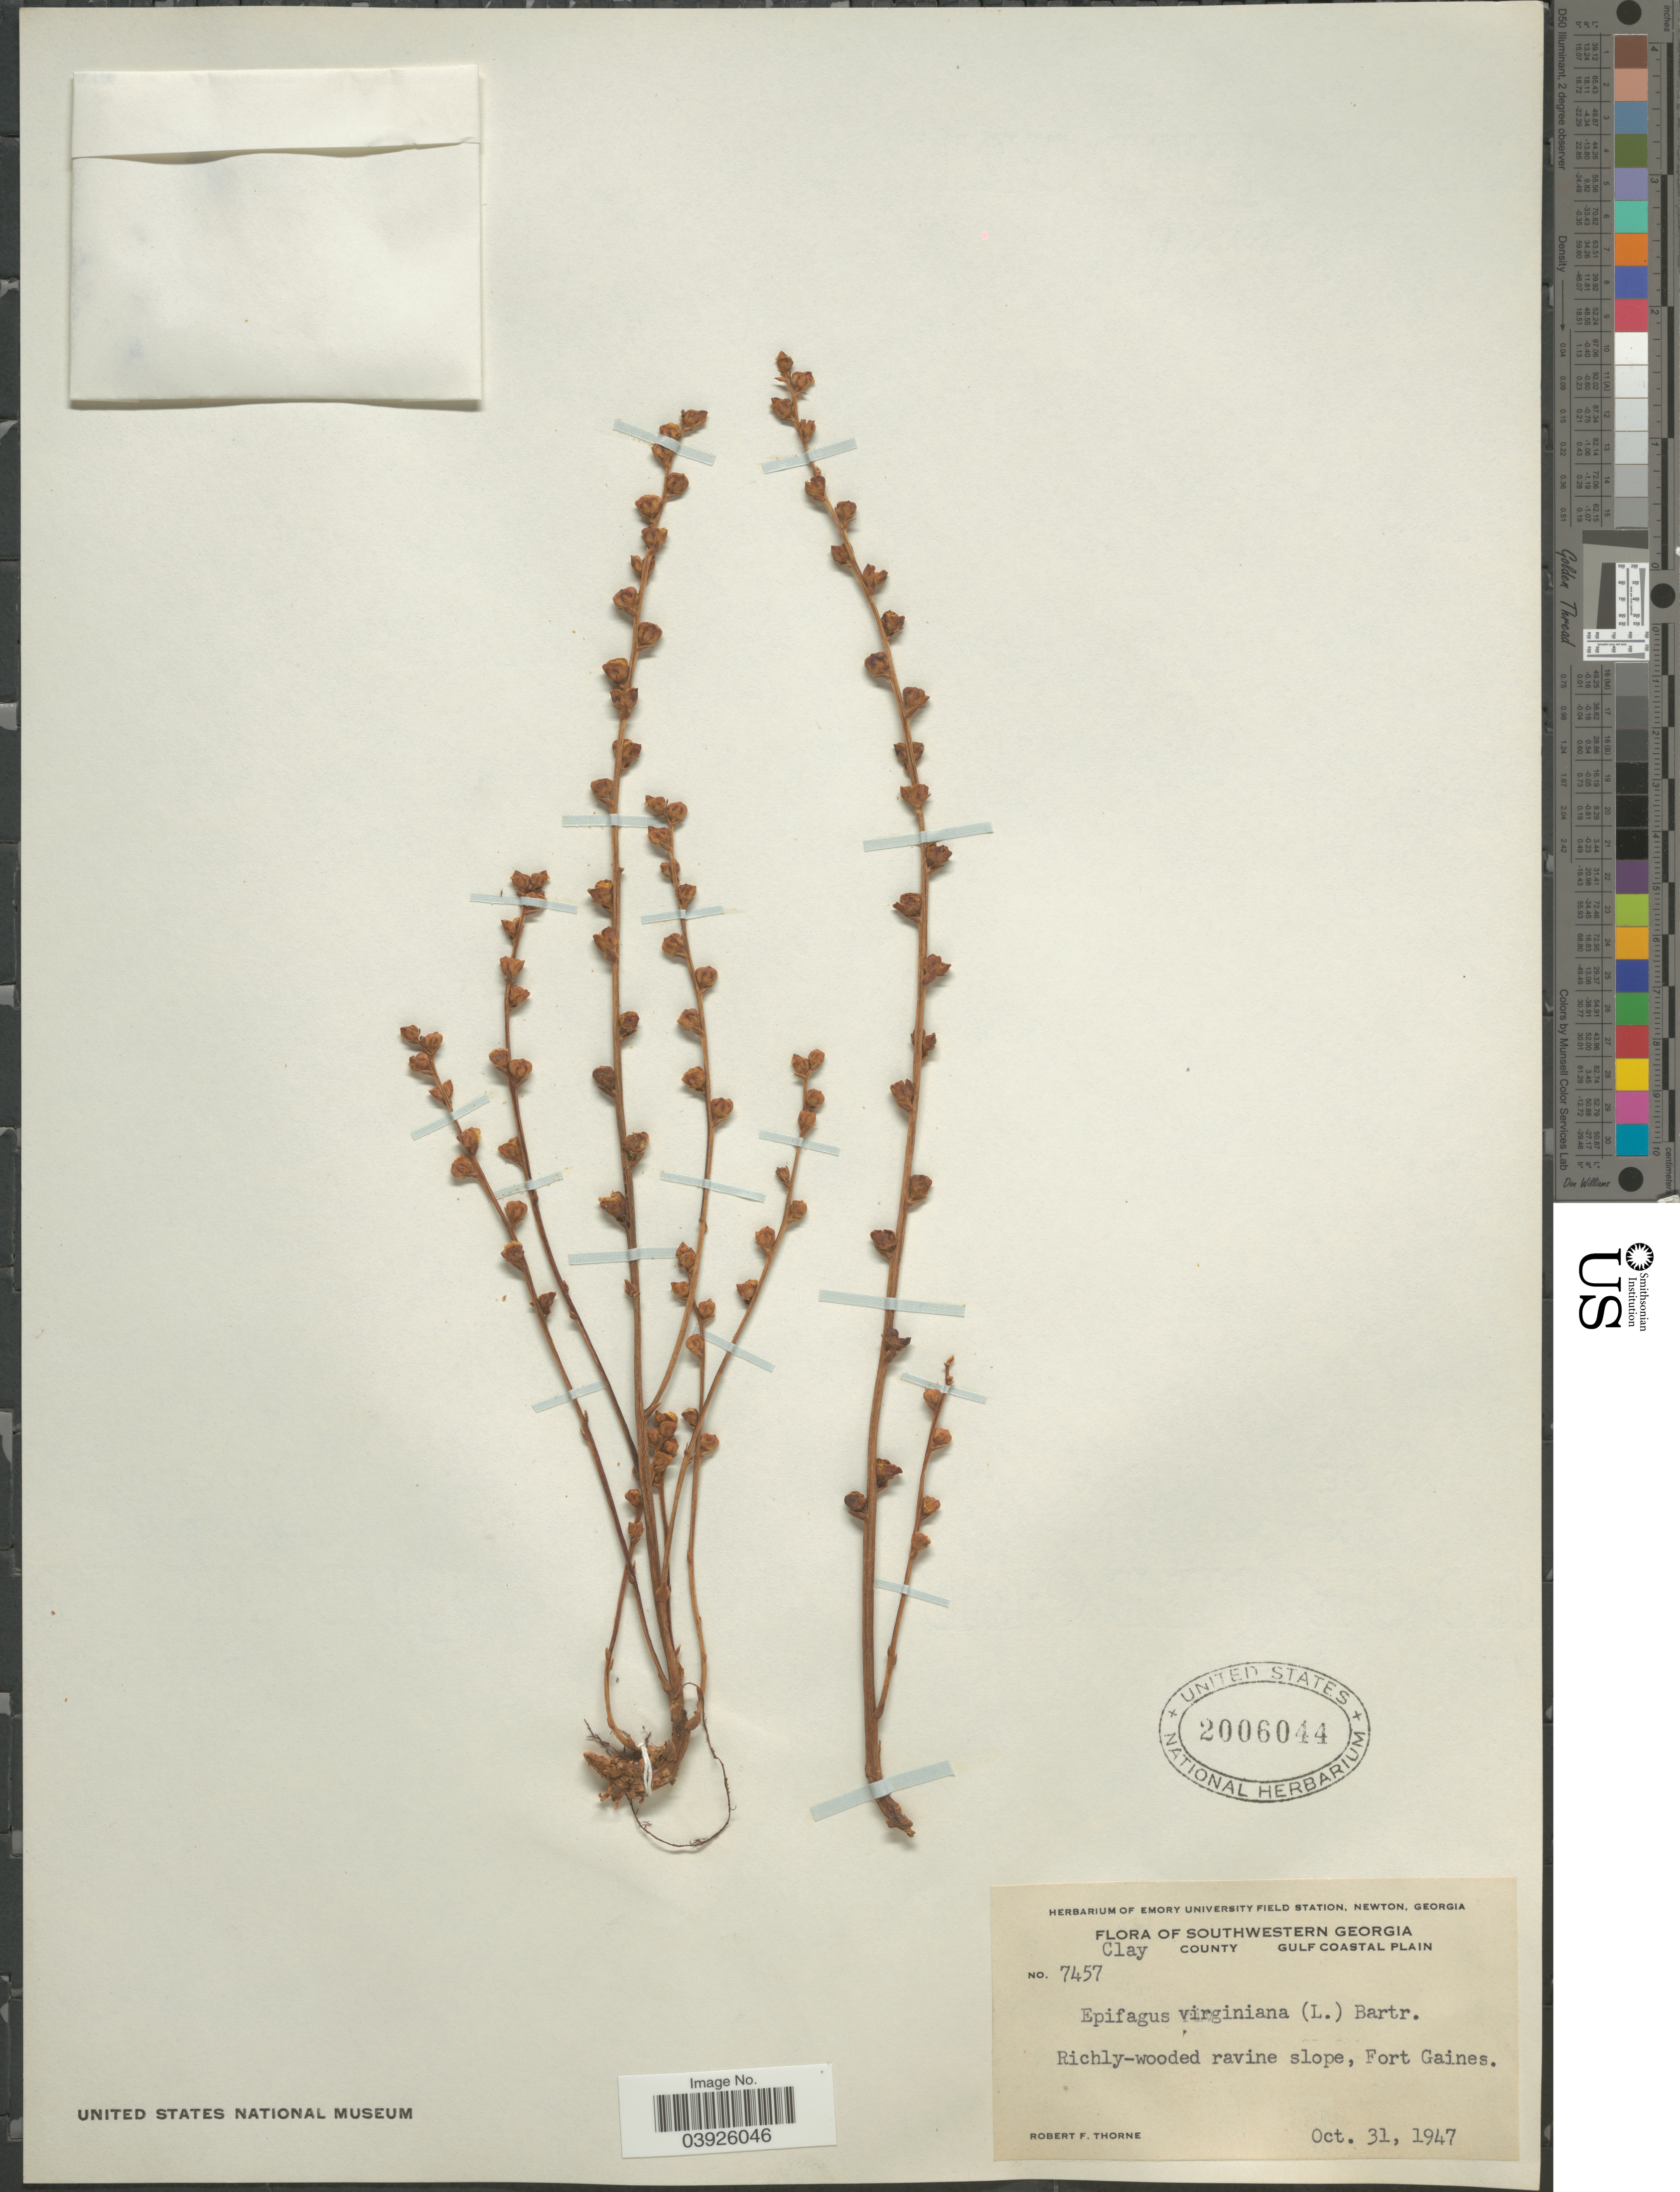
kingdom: Plantae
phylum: Tracheophyta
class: Magnoliopsida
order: Lamiales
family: Orobanchaceae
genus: Epifagus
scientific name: Epifagus virginiana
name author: (L.) W.P.C. Barton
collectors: R. F. Thorne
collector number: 7457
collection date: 1947-10-31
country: United States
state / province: Georgia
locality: Southwestern Georgia. Clay County. Gulf Coastal Plain. Richly-wooded ravine slope, Fort Gaines.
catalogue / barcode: US 2006044